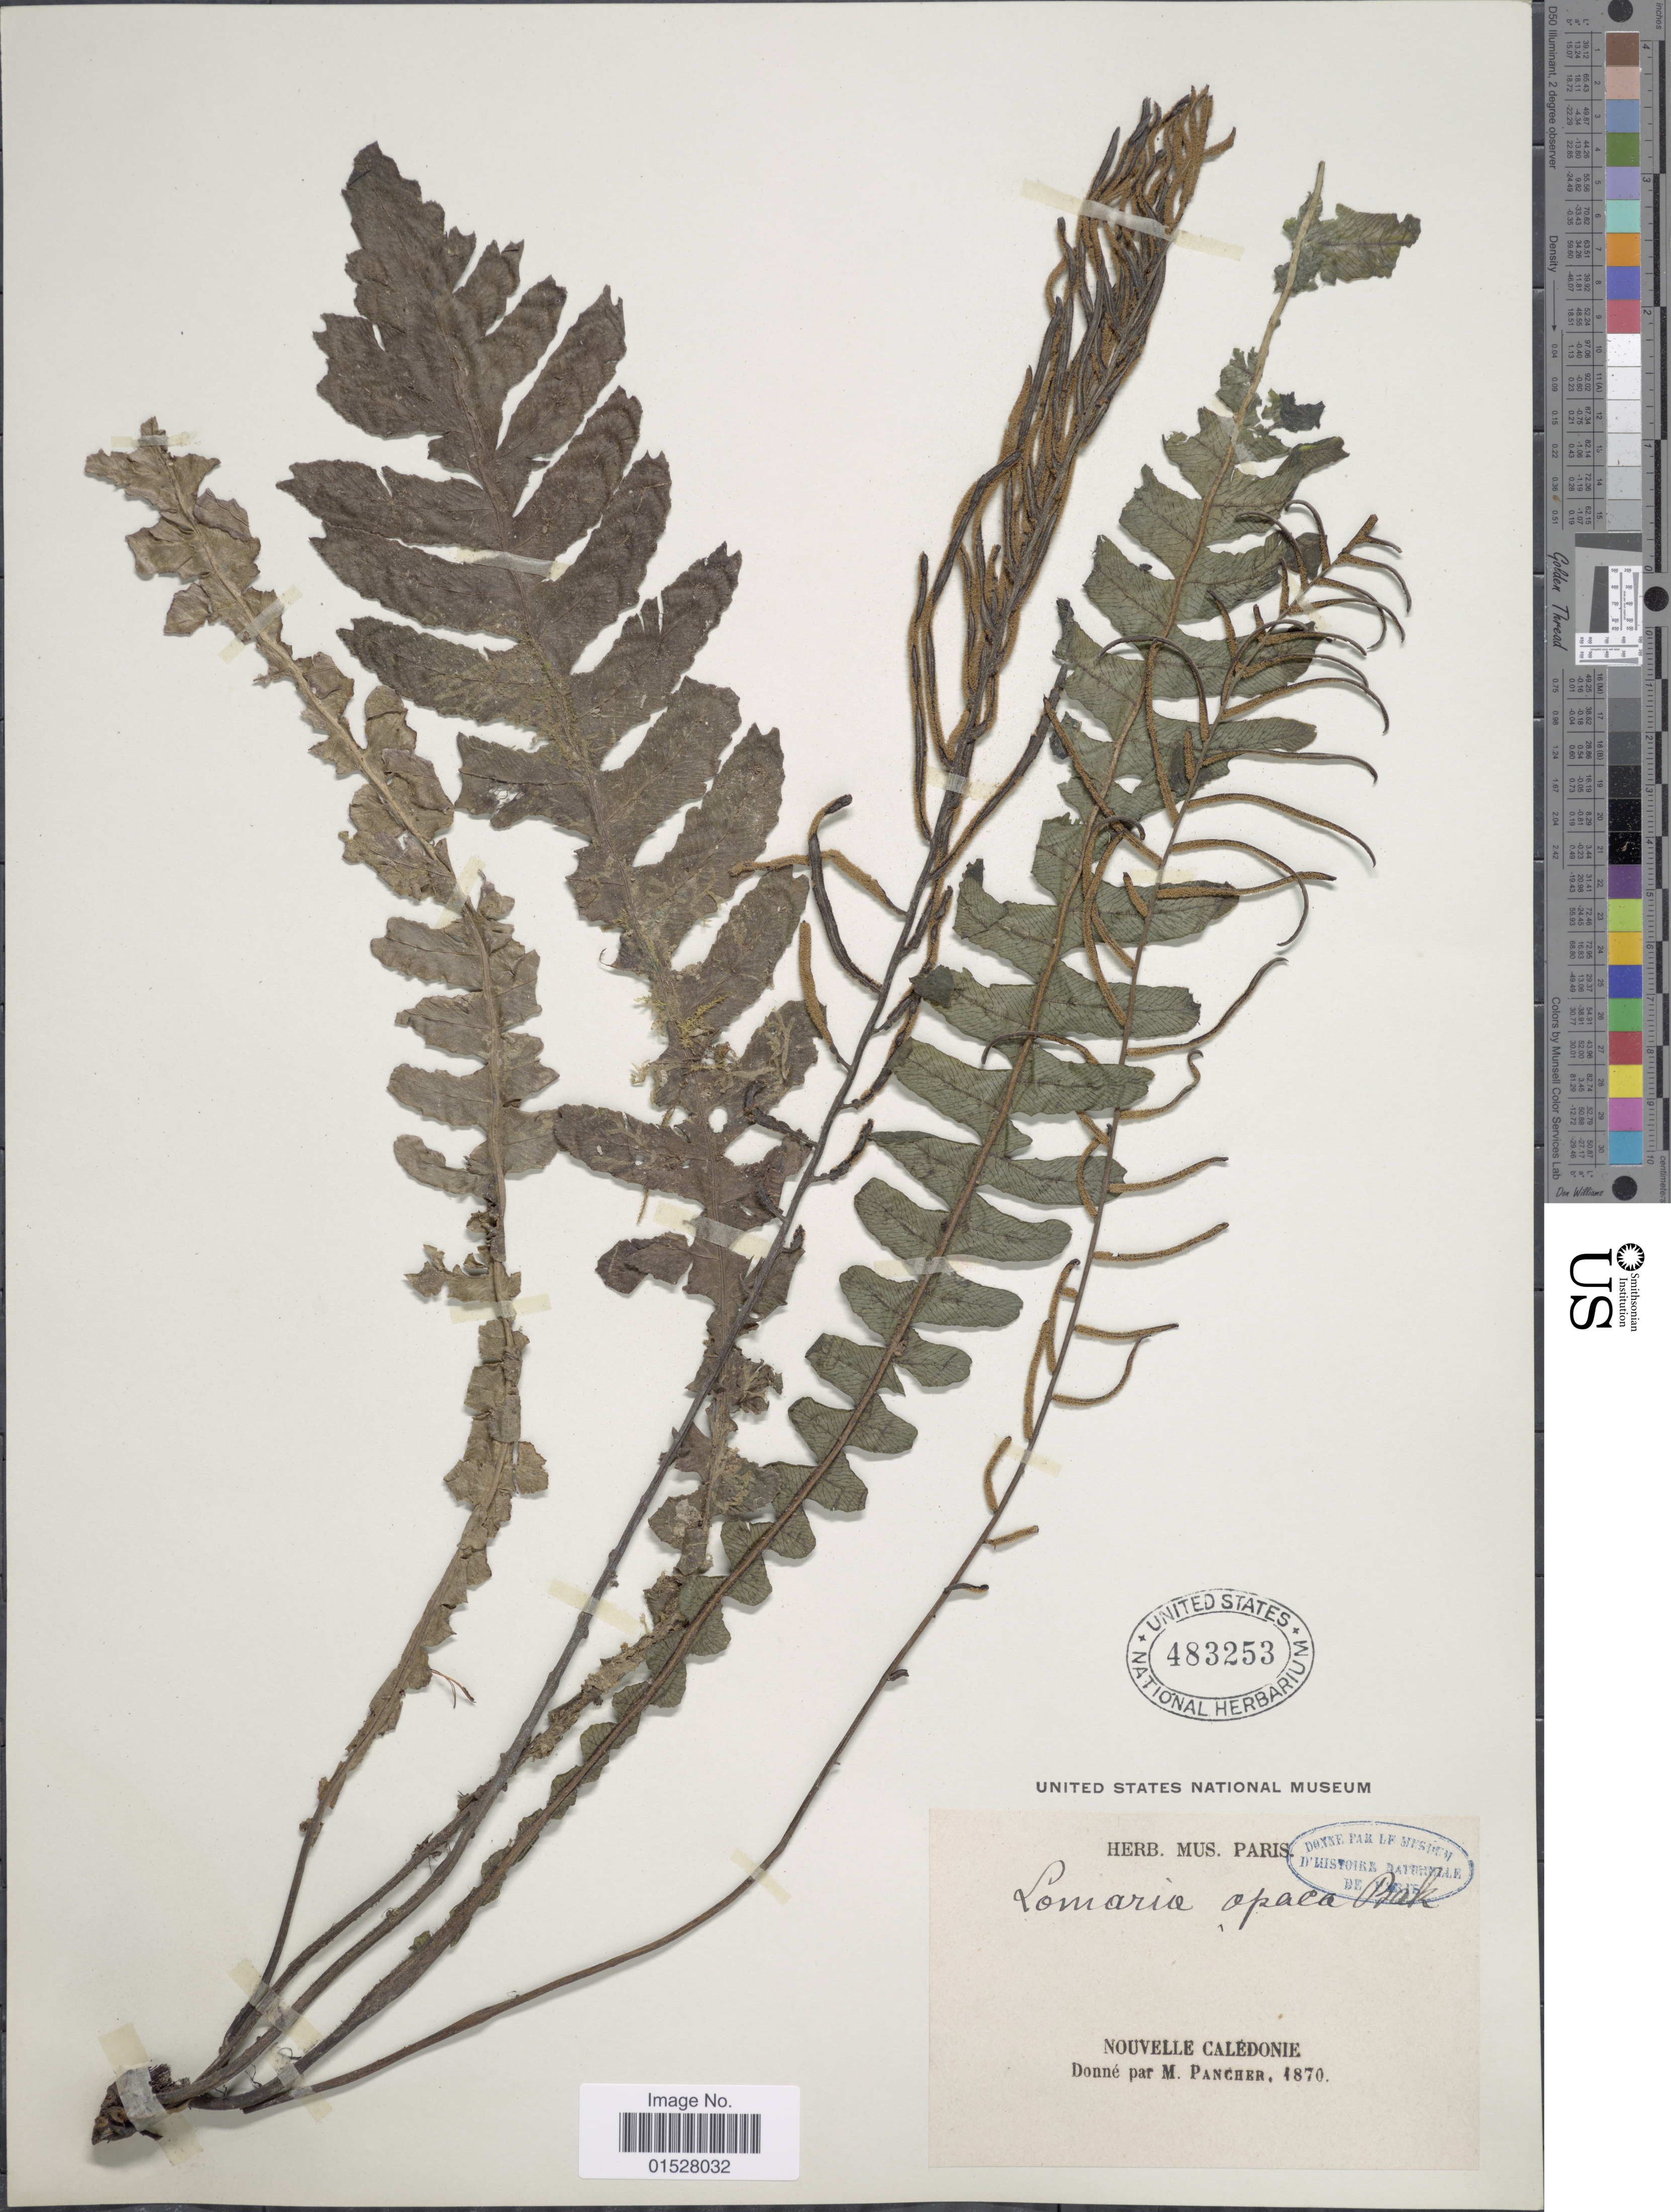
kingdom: Plantae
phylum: Tracheophyta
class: Polypodiopsida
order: Polypodiales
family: Blechnaceae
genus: Cranfillia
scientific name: Cranfillia opaca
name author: (Mett.) Gasper & V.A.O. Dittrich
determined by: Vazquez, R.; Molino, S.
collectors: ex herb. Mus. Paris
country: New Caledonia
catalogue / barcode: US 483253